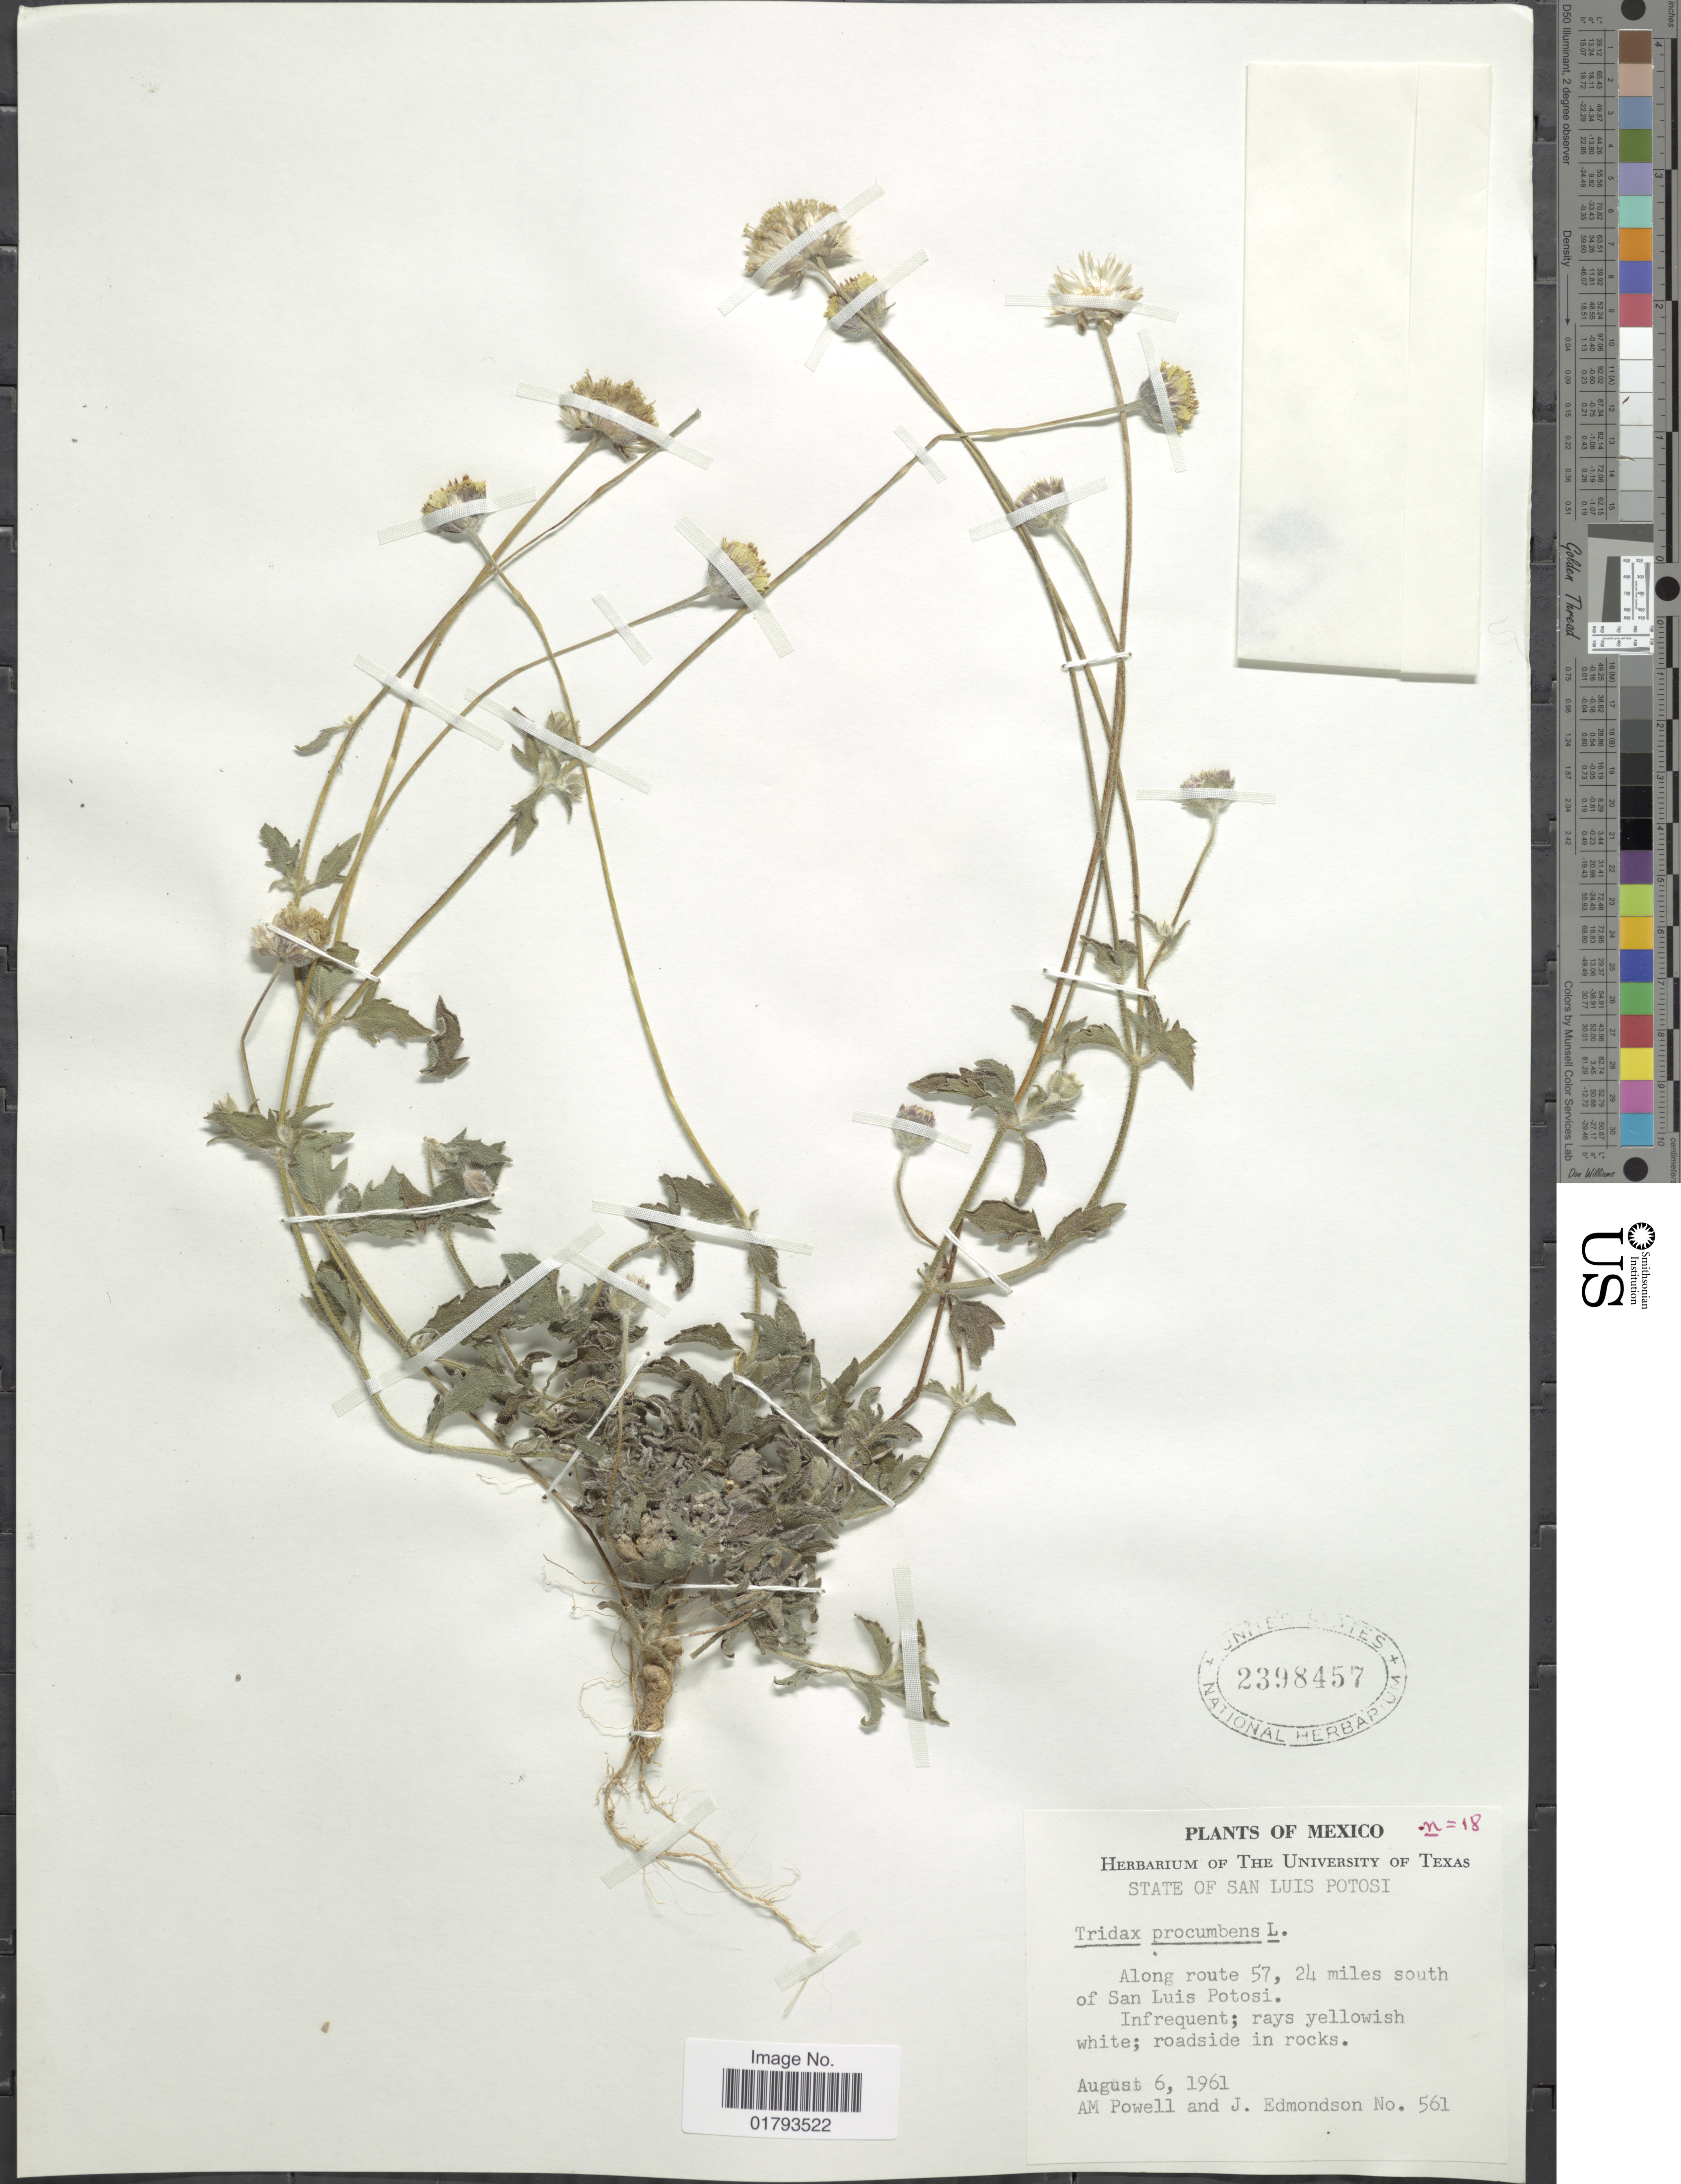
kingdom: Plantae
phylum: Tracheophyta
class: Magnoliopsida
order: Asterales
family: Asteraceae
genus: Tridax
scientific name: Tridax procumbens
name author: L.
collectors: A. M. Powell & J. Edmondson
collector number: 561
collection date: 1961-08-06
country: Mexico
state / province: San Luis Potosí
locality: State of San Luis Potosi. Along route 57, 24 miles south of San Luis Potosi.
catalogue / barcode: US 2398457